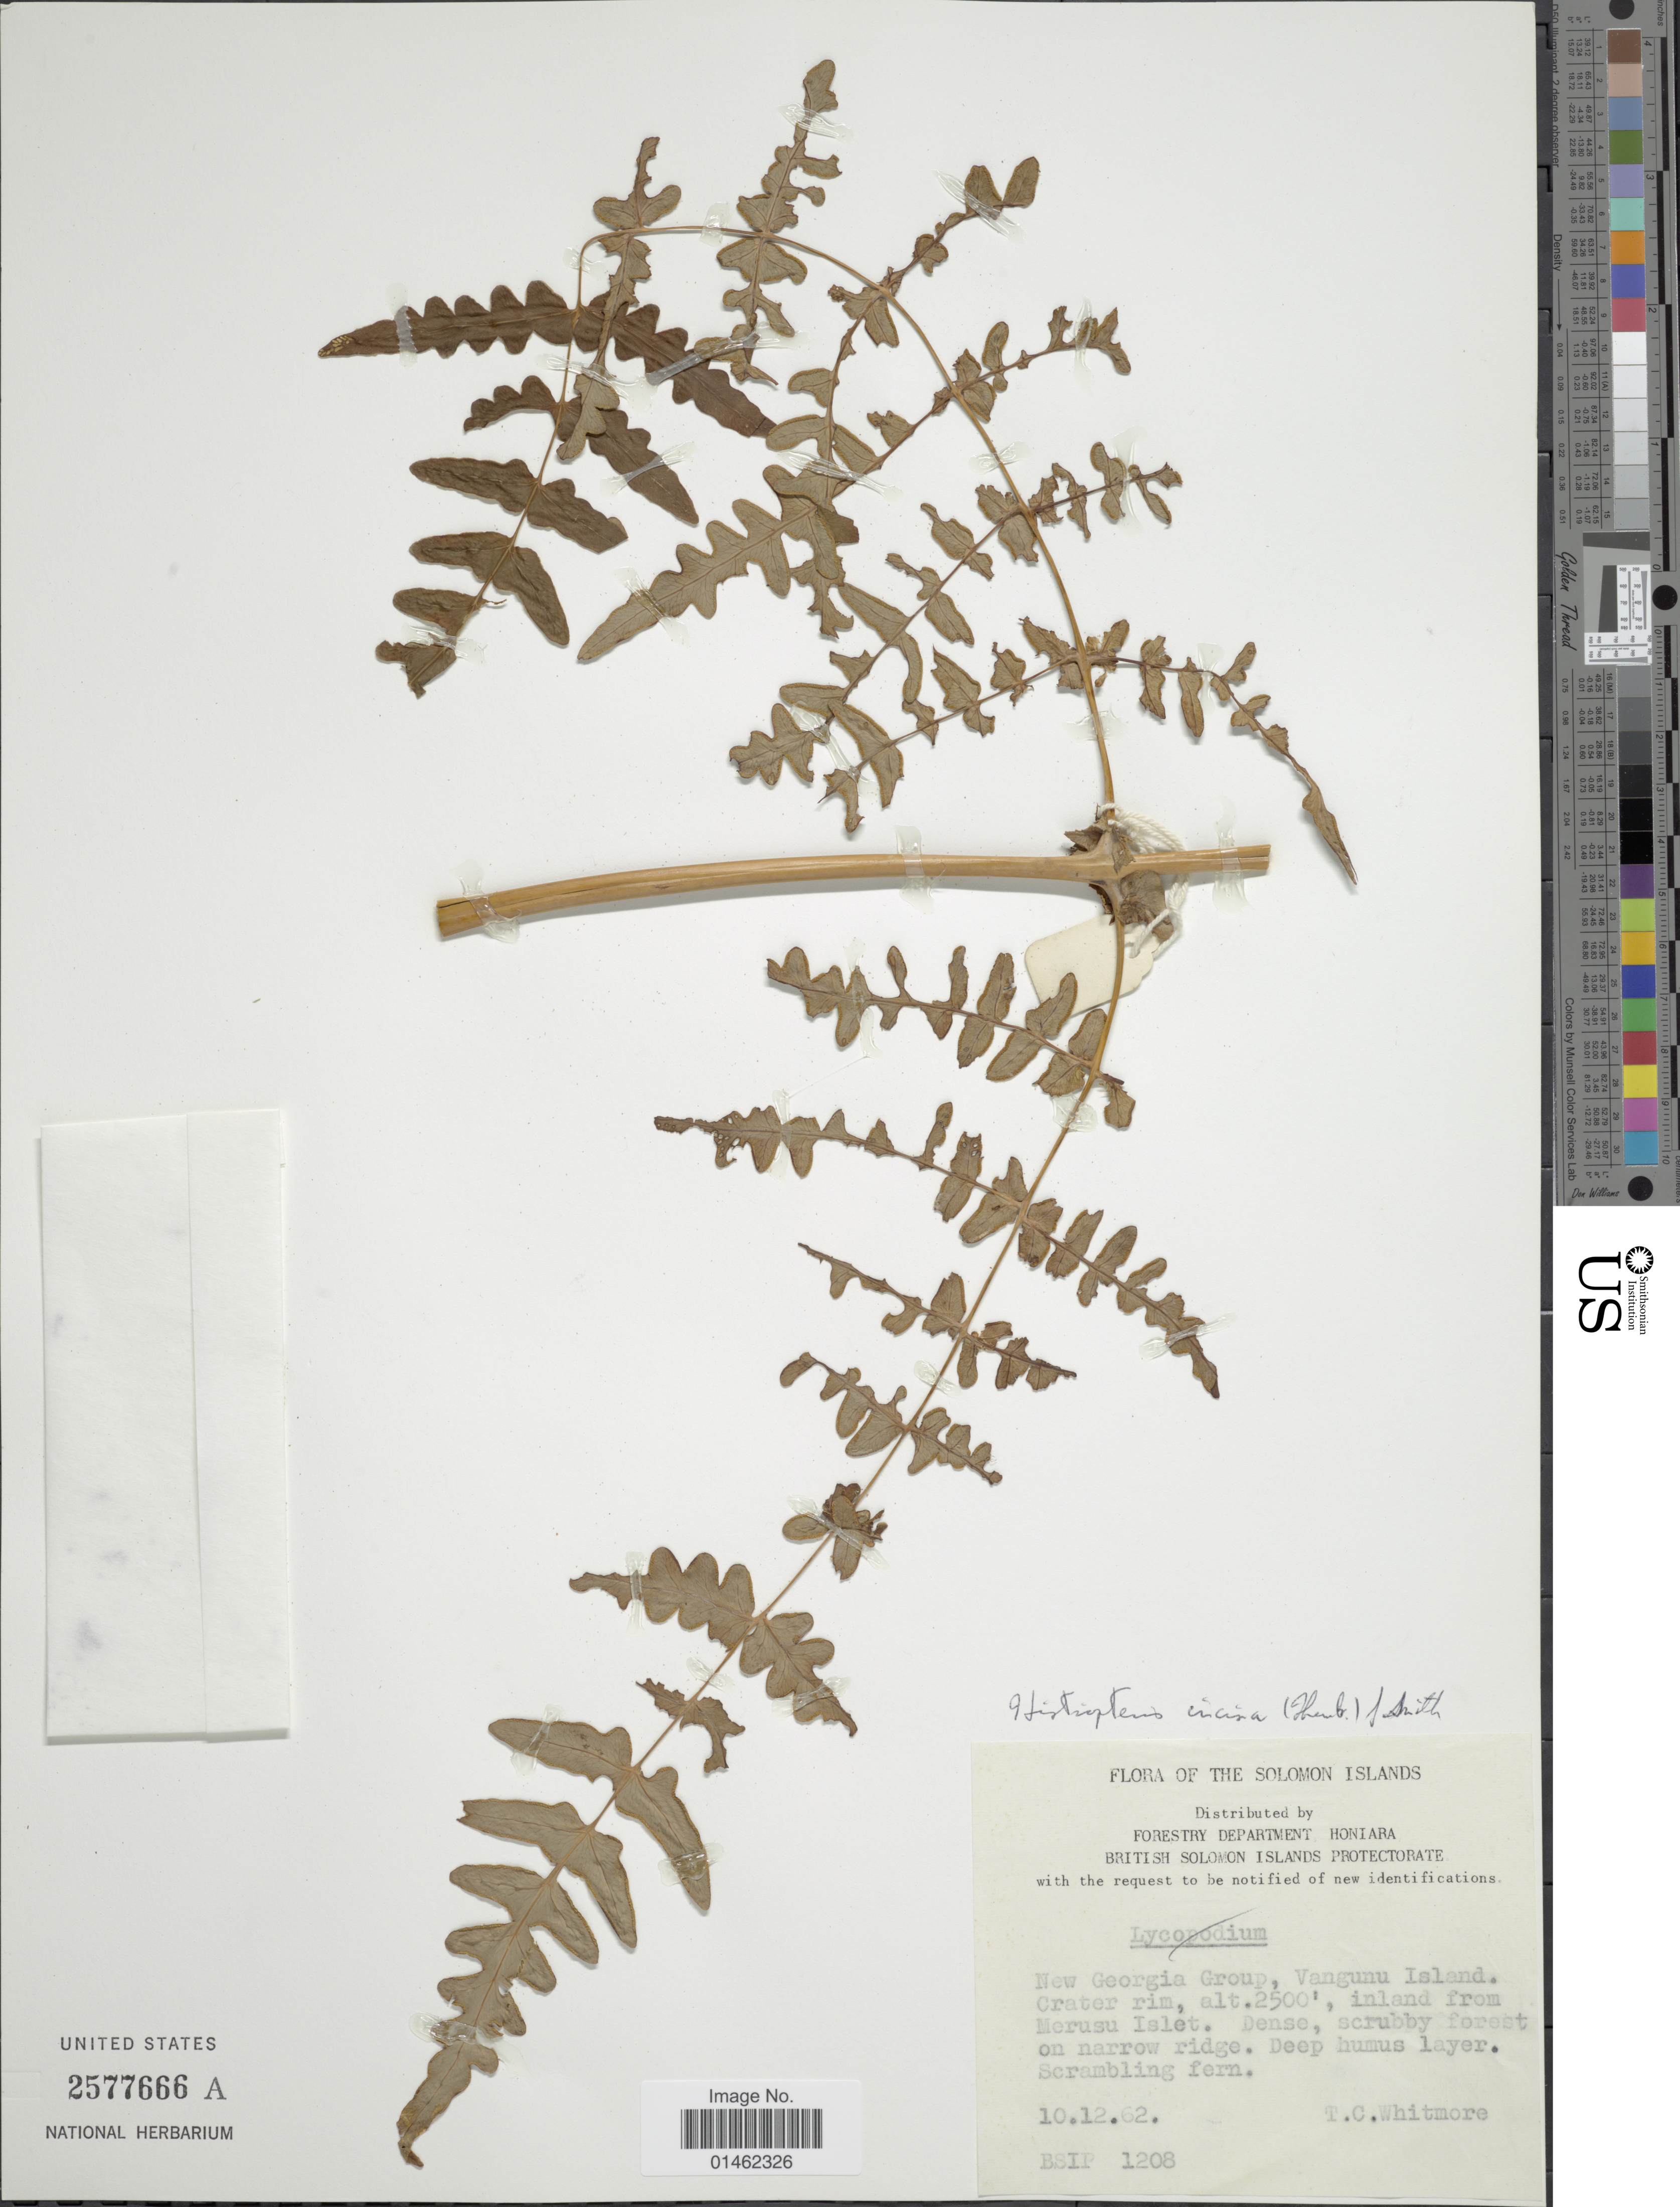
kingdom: Plantae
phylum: Tracheophyta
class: Polypodiopsida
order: Polypodiales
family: Dennstaedtiaceae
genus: Histiopteris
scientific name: Histiopteris incisa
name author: (Thunb.) J. Sm.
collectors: T. C. Whitmore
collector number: BSIP 1208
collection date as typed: Transcribed d/m/y: 10/12/62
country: Solomon Islands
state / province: Solomon Islands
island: New Georgia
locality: New Georgia group, Vangunu Island, Crater rim, inland from Merusu Islet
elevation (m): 762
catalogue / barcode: US 2577666A